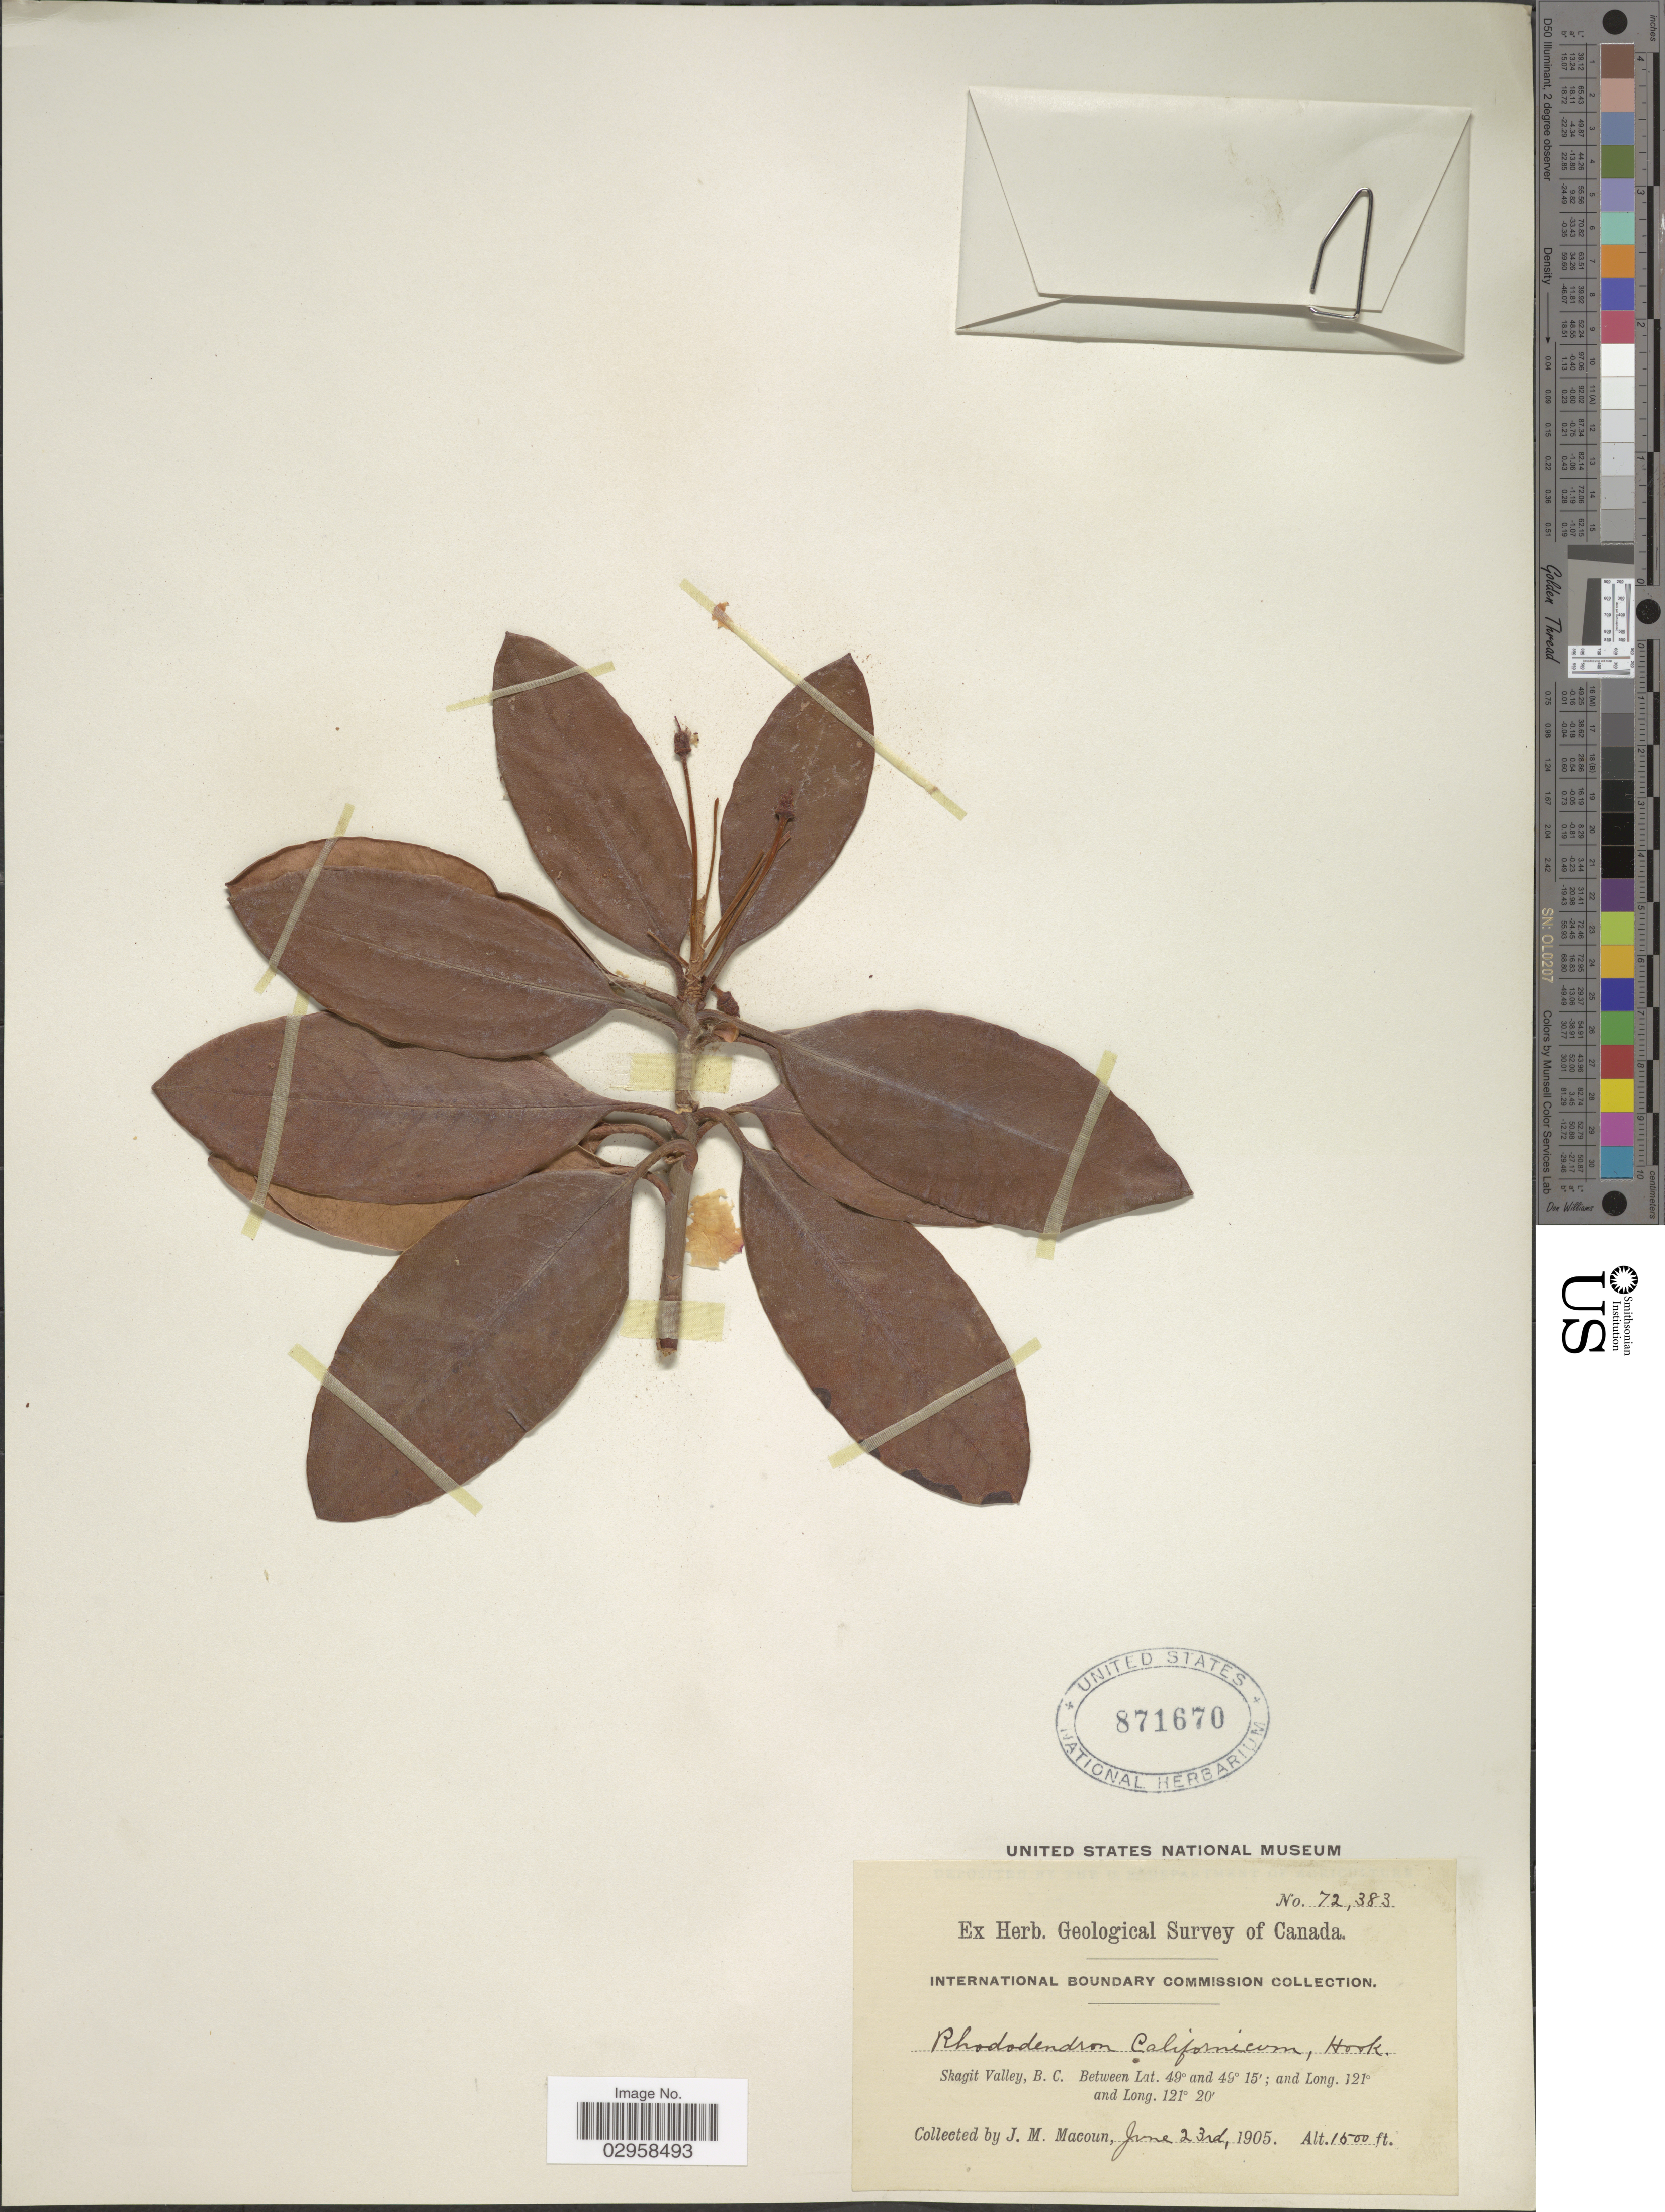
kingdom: Plantae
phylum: Tracheophyta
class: Magnoliopsida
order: Ericales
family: Ericaceae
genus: Rhododendron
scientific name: Rhododendron macrophyllum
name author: D. Don ex G. Don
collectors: J. M. Macoun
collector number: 72383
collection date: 1905-06-23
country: Canada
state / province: British Columbia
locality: Skagit Valley.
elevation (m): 457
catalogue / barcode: US 871670